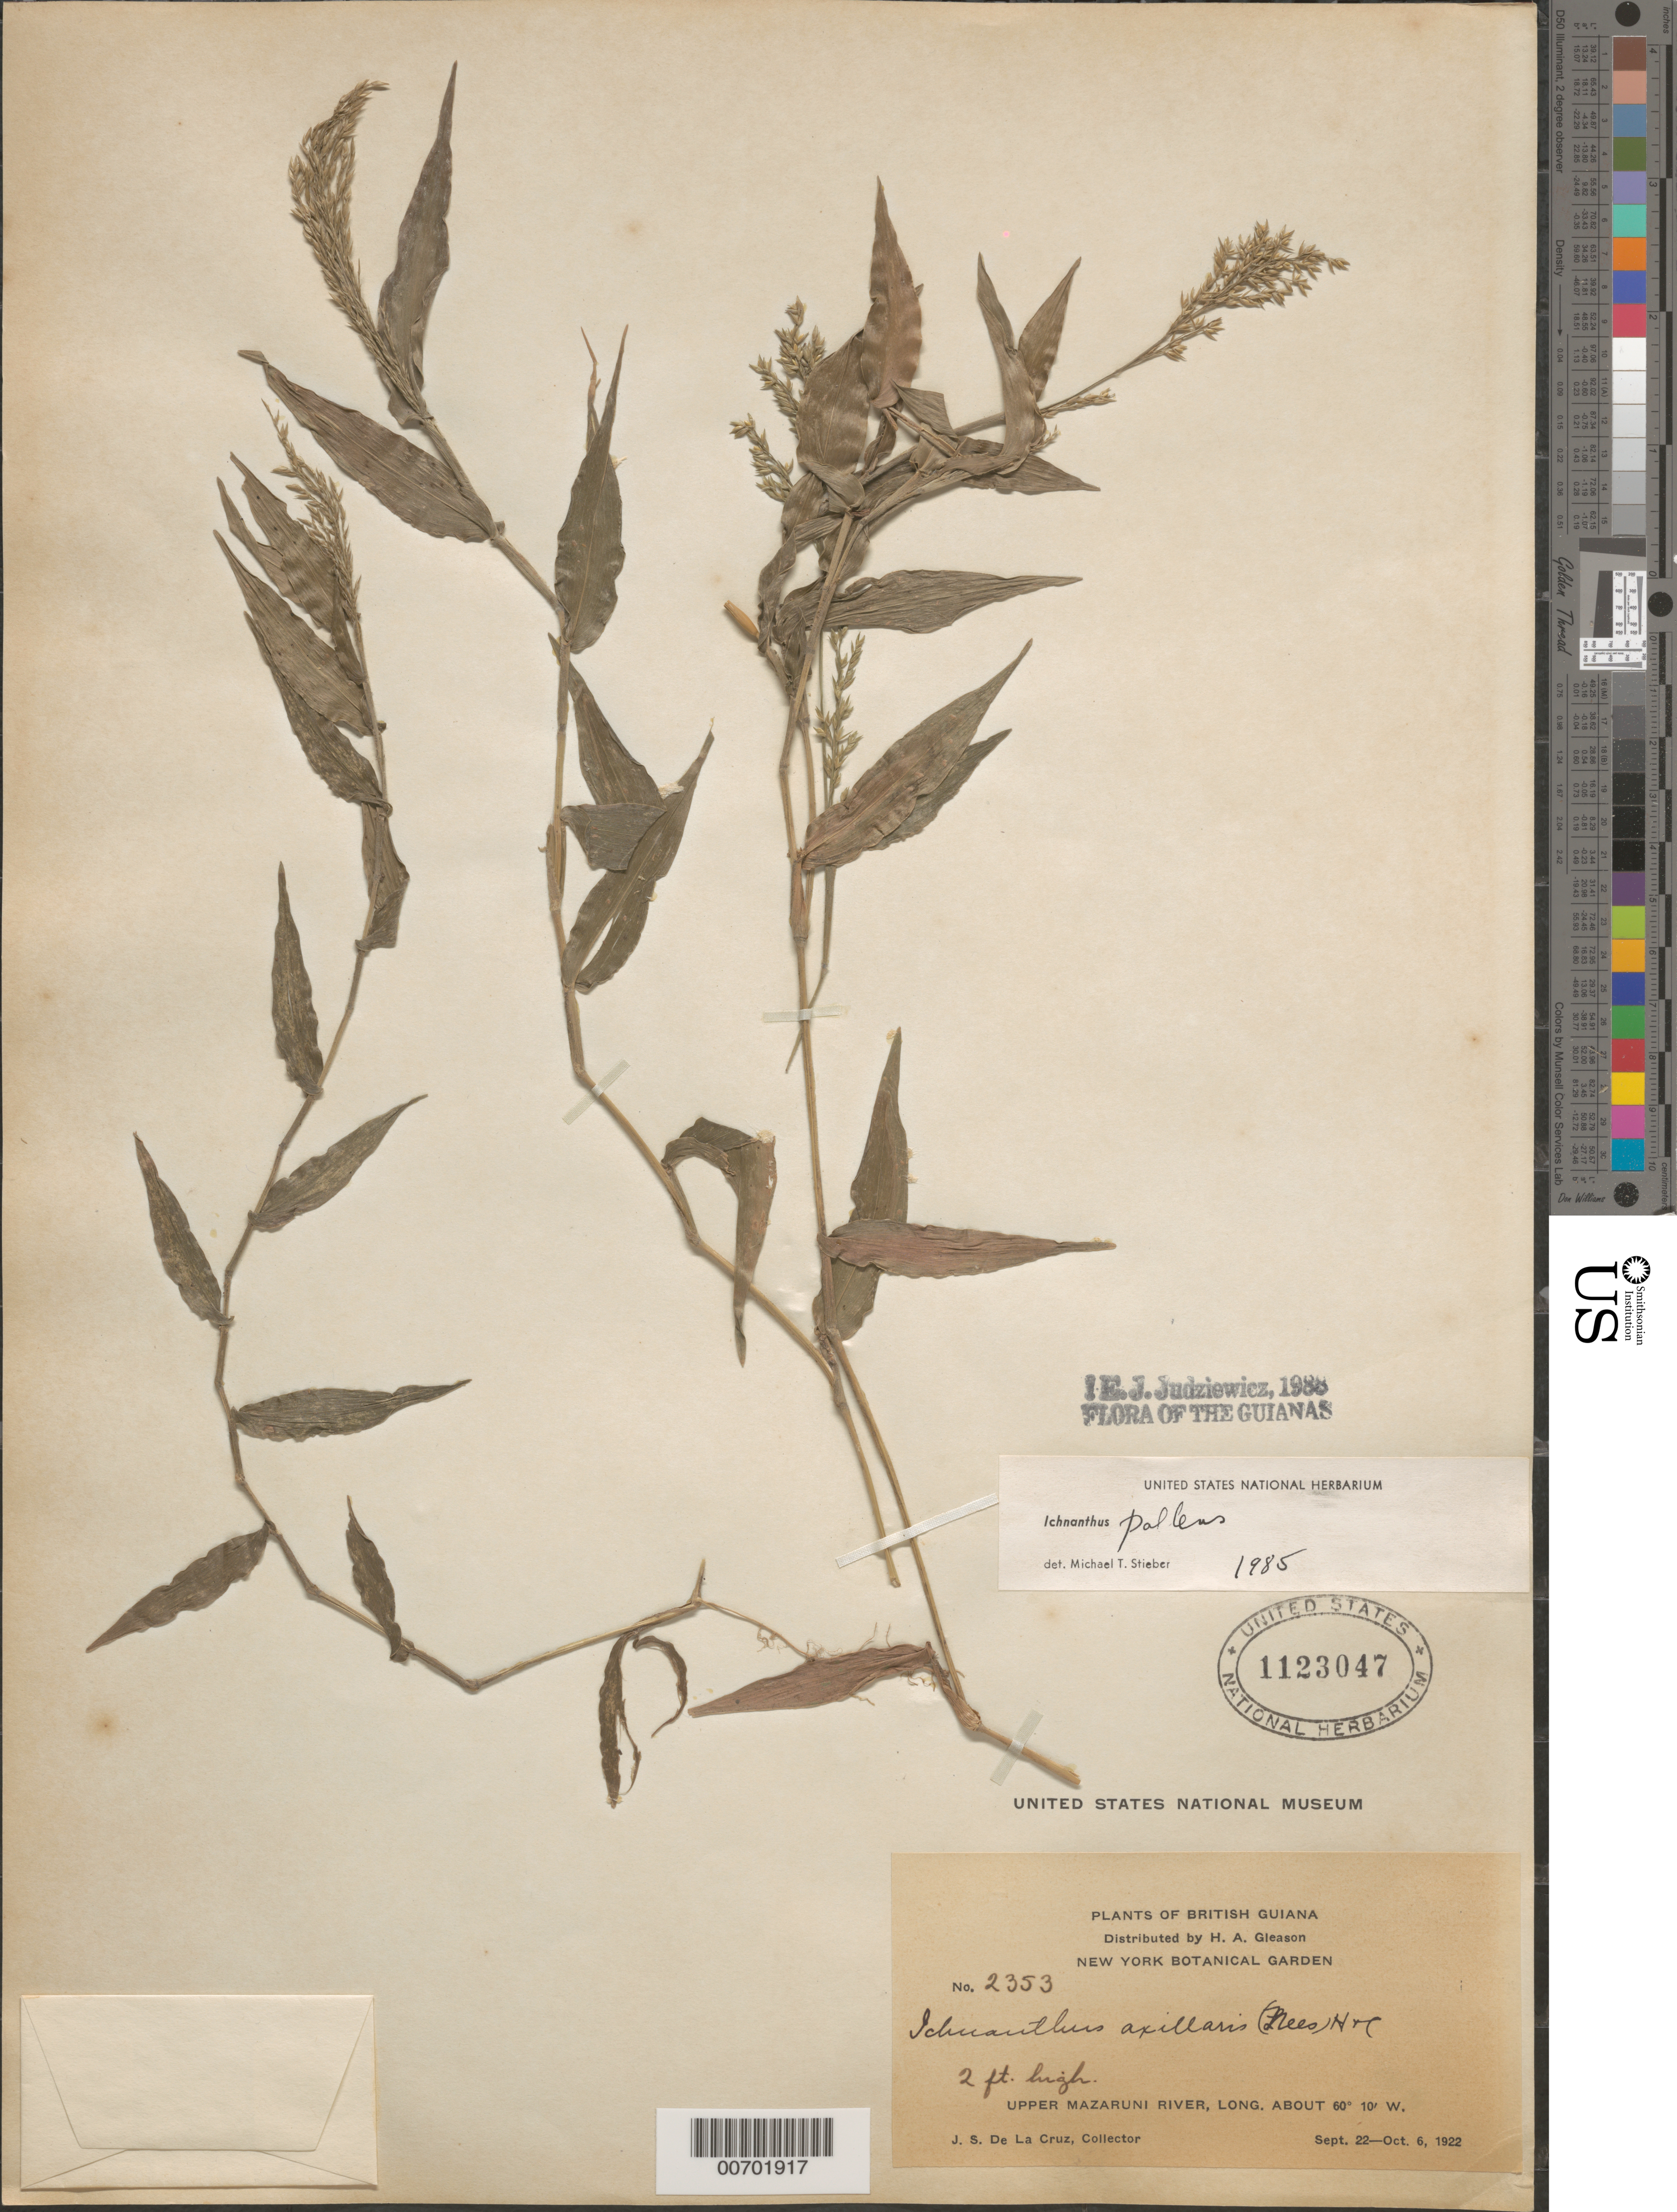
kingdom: Plantae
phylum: Tracheophyta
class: Liliopsida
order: Poales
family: Poaceae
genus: Ichnanthus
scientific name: Ichnanthus pallens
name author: (Sw.) Munro ex Benth.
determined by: Judziewicz, E. J.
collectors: J. S. de la Cruz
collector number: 2353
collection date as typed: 22-Sep-22 to 6-Oct-22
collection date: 1922-09-22/1922-10-06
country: Guyana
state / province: Cuyuni-Mazaruni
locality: Upper Mazaruni R.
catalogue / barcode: US 1123047